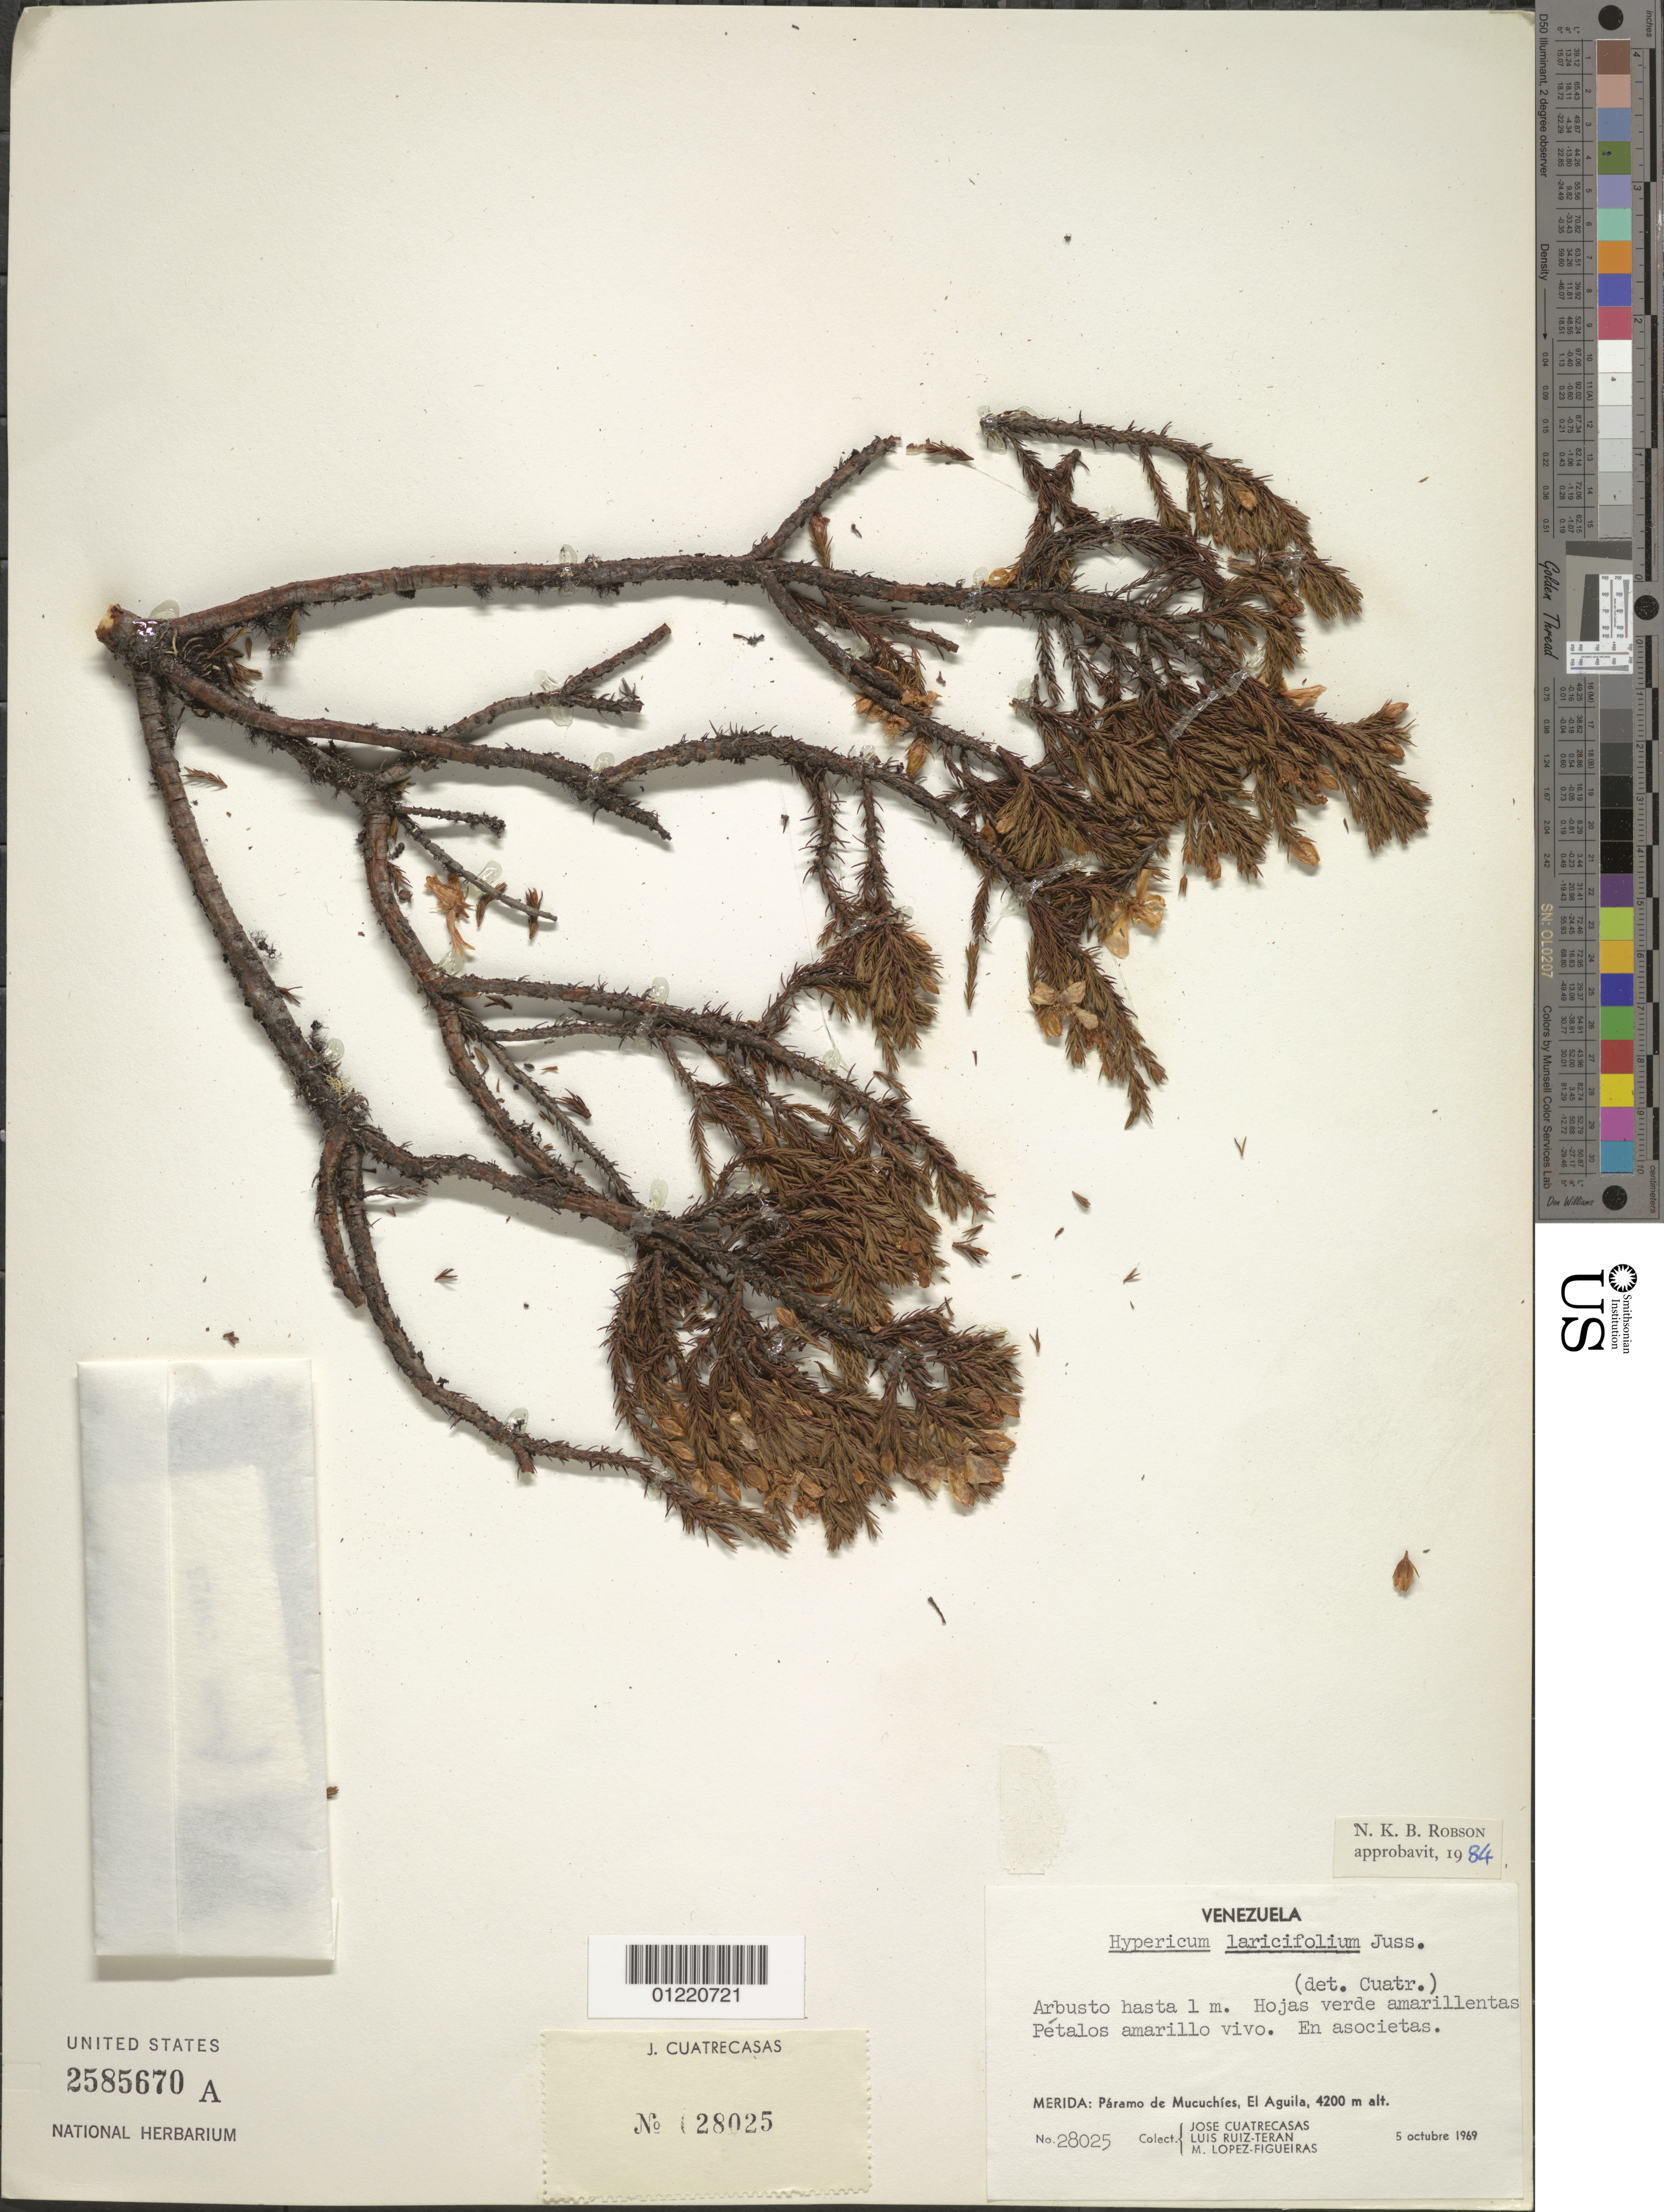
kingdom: Plantae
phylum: Tracheophyta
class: Magnoliopsida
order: Malpighiales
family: Hypericaceae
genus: Hypericum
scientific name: Hypericum laricifolium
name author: Juss.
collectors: J. Cuatrecasas, L. E. Ruíz-Terán & M. López Figueiras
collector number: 28025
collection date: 1969-10-05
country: Venezuela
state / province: Mérida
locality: Paramo de Mucuchies, El Aguila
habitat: Paramo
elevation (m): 4200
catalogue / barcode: US 2585670A